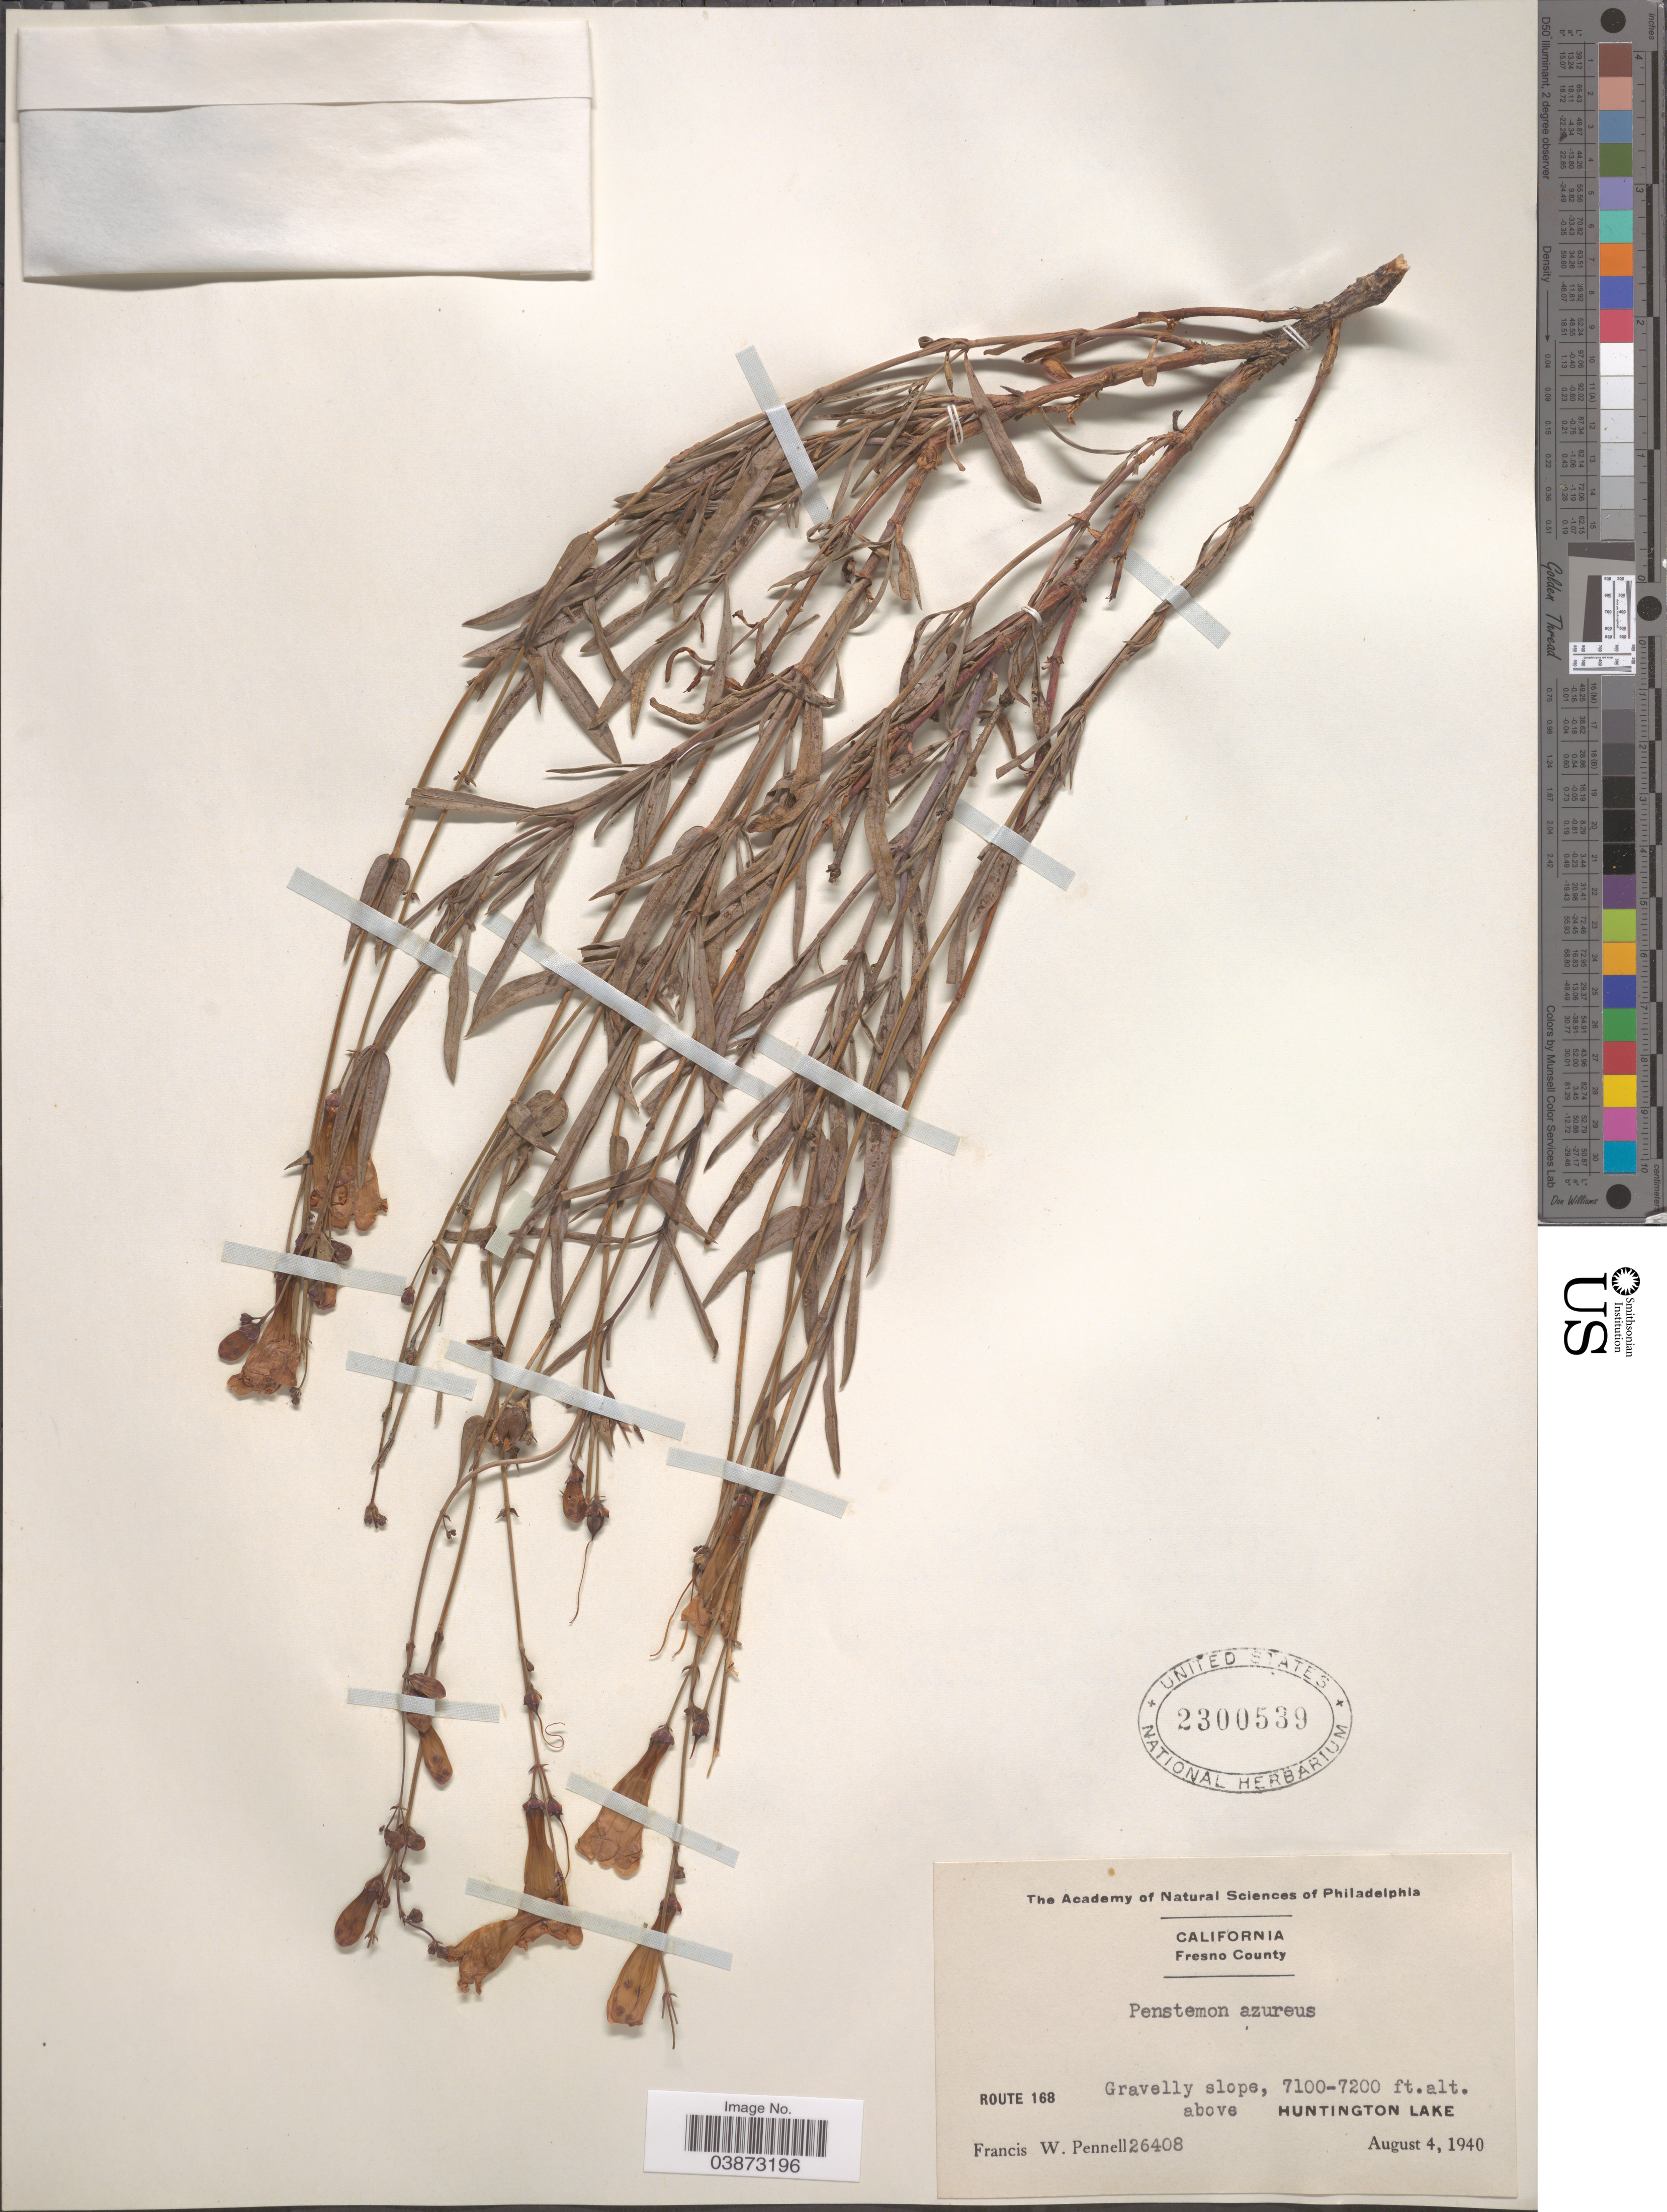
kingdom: Plantae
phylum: Tracheophyta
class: Magnoliopsida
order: Lamiales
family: Plantaginaceae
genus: Penstemon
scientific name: Penstemon azureus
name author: Benth.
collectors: F. W. Pennell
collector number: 26408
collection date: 1940-08-04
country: United States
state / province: California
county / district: Fresno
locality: Fresno County. Route 168. Above Huntington Lake.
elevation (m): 2164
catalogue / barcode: US 2300539